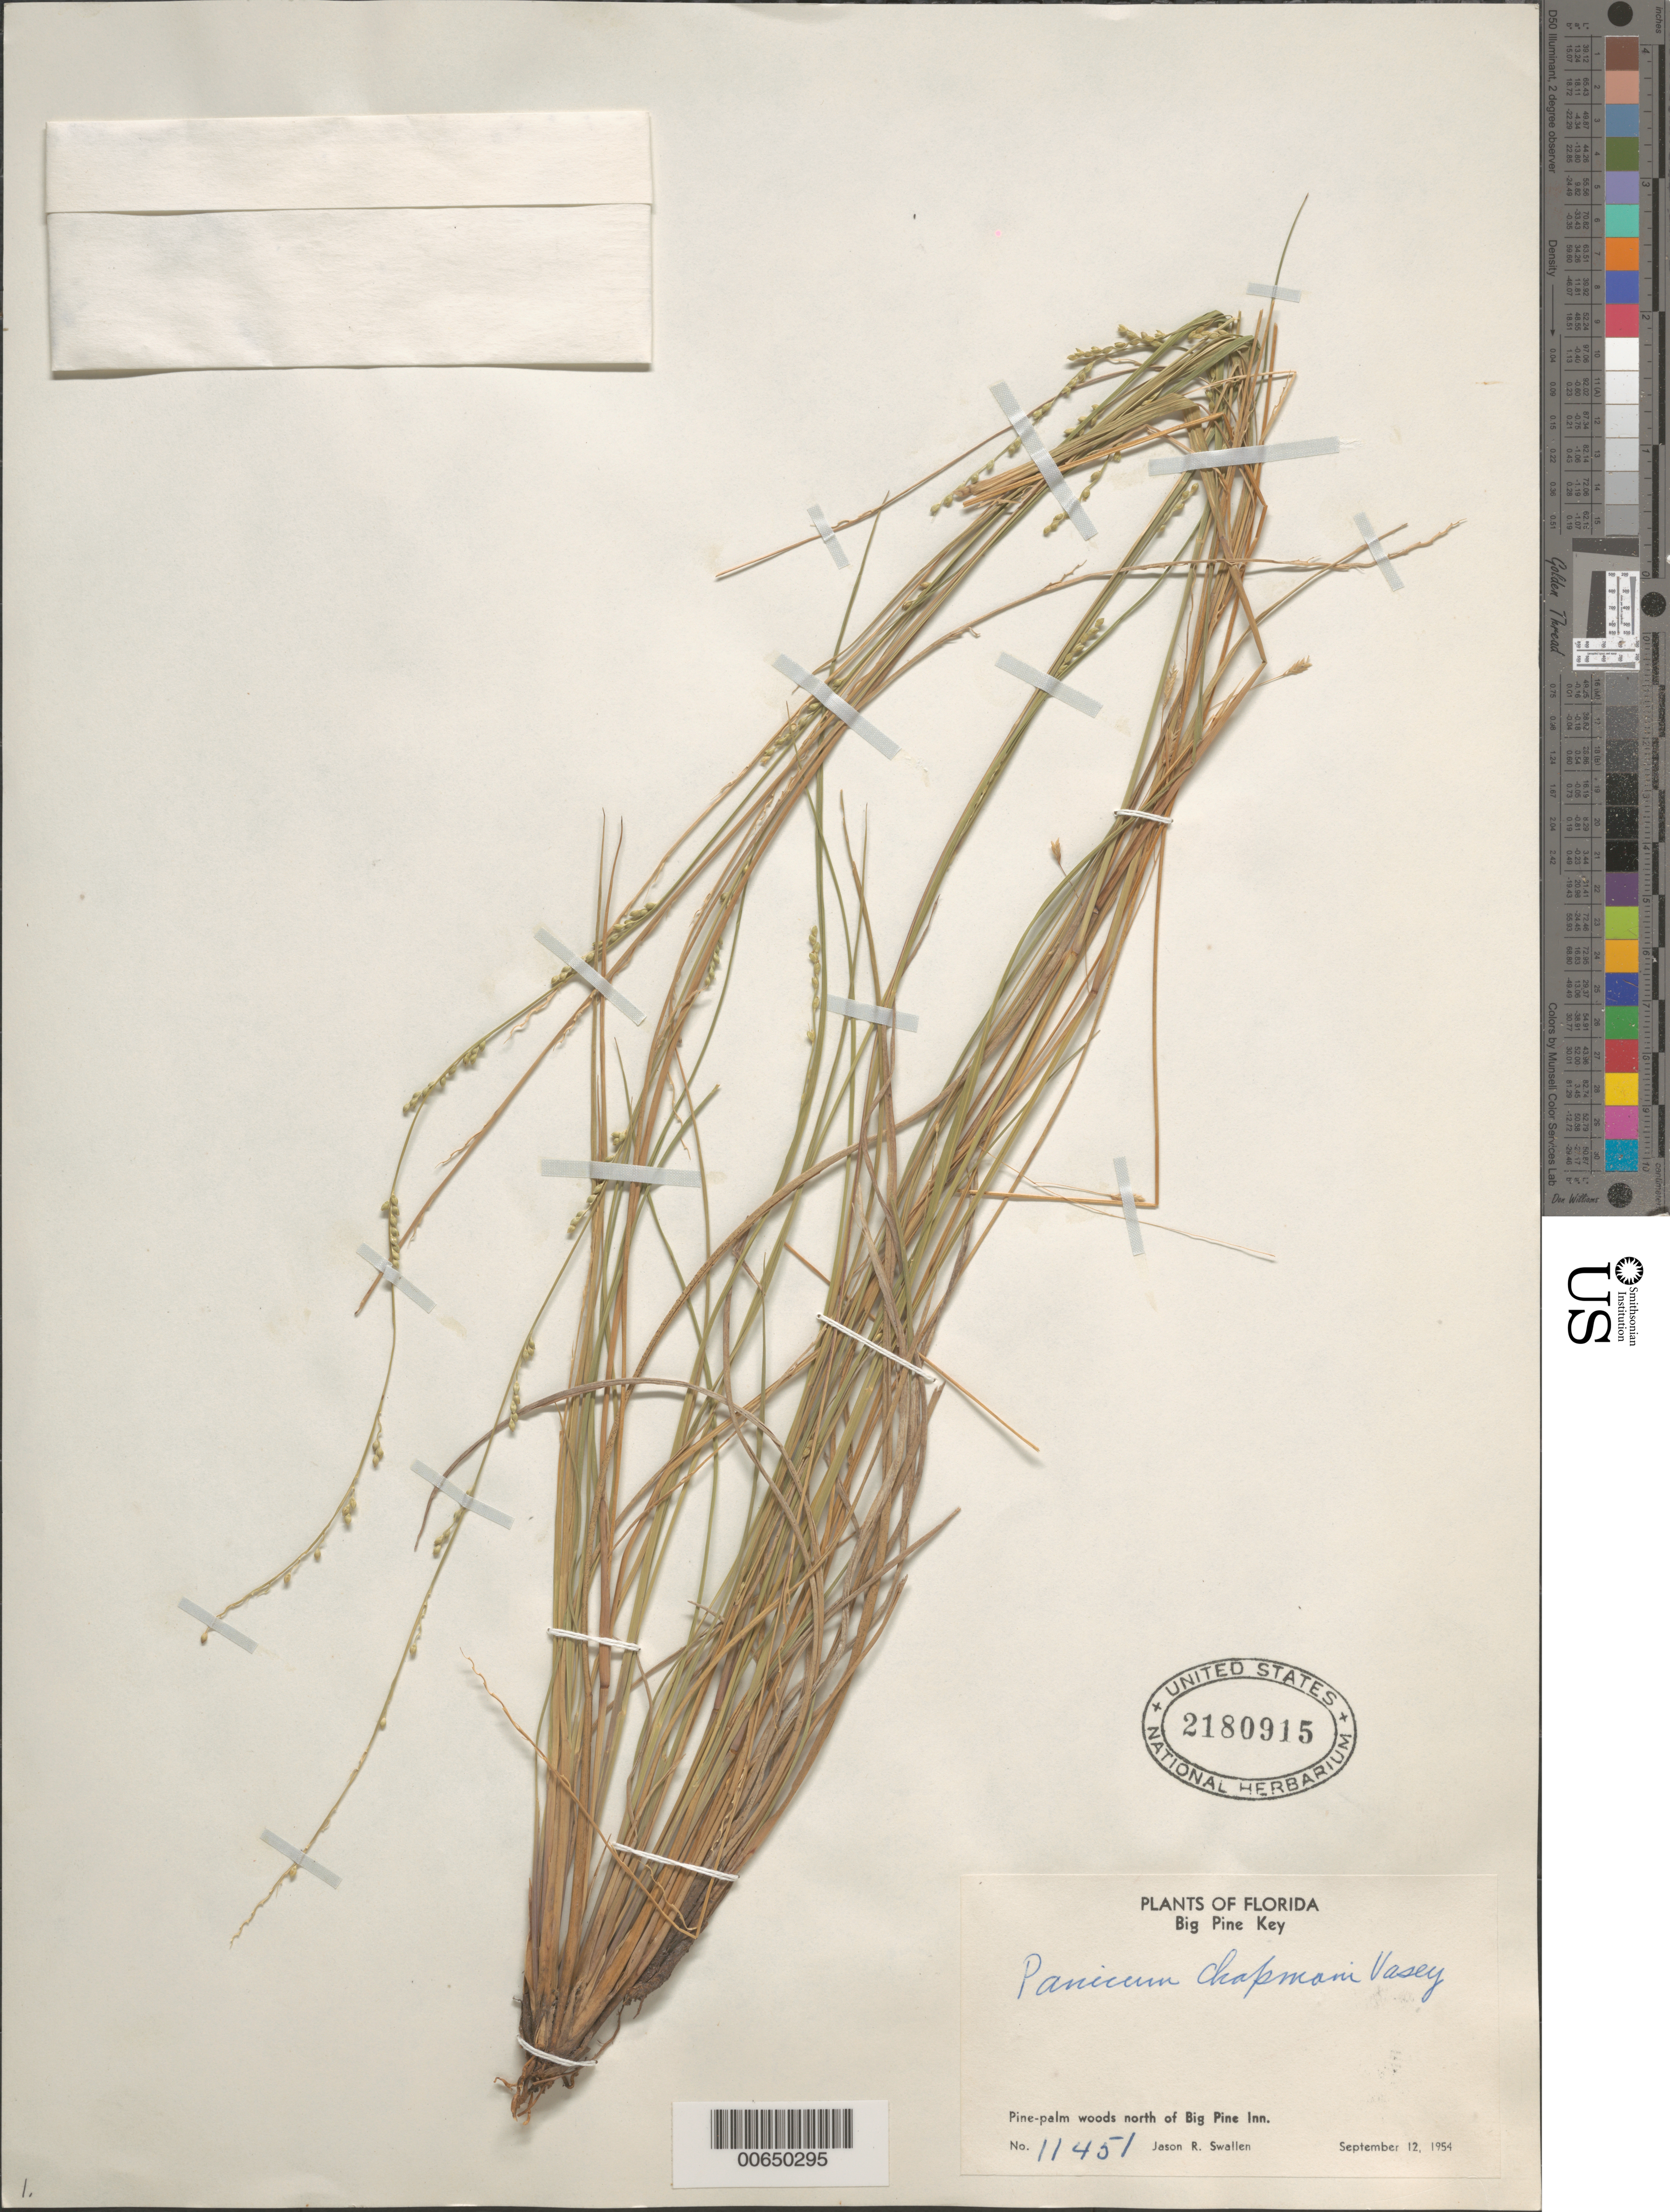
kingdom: Plantae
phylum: Tracheophyta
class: Liliopsida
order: Poales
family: Poaceae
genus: Panicum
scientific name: Panicum chapmanii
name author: Vasey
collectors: J. R. Swallen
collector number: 11451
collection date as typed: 12 Sep 1954 or 09 Dec 1954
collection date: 1954-09-12 or 1954-12-09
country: United States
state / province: Florida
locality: N of Big Pine Inn, Big Pine Key.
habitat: Pine-palm woods.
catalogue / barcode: US 2180915